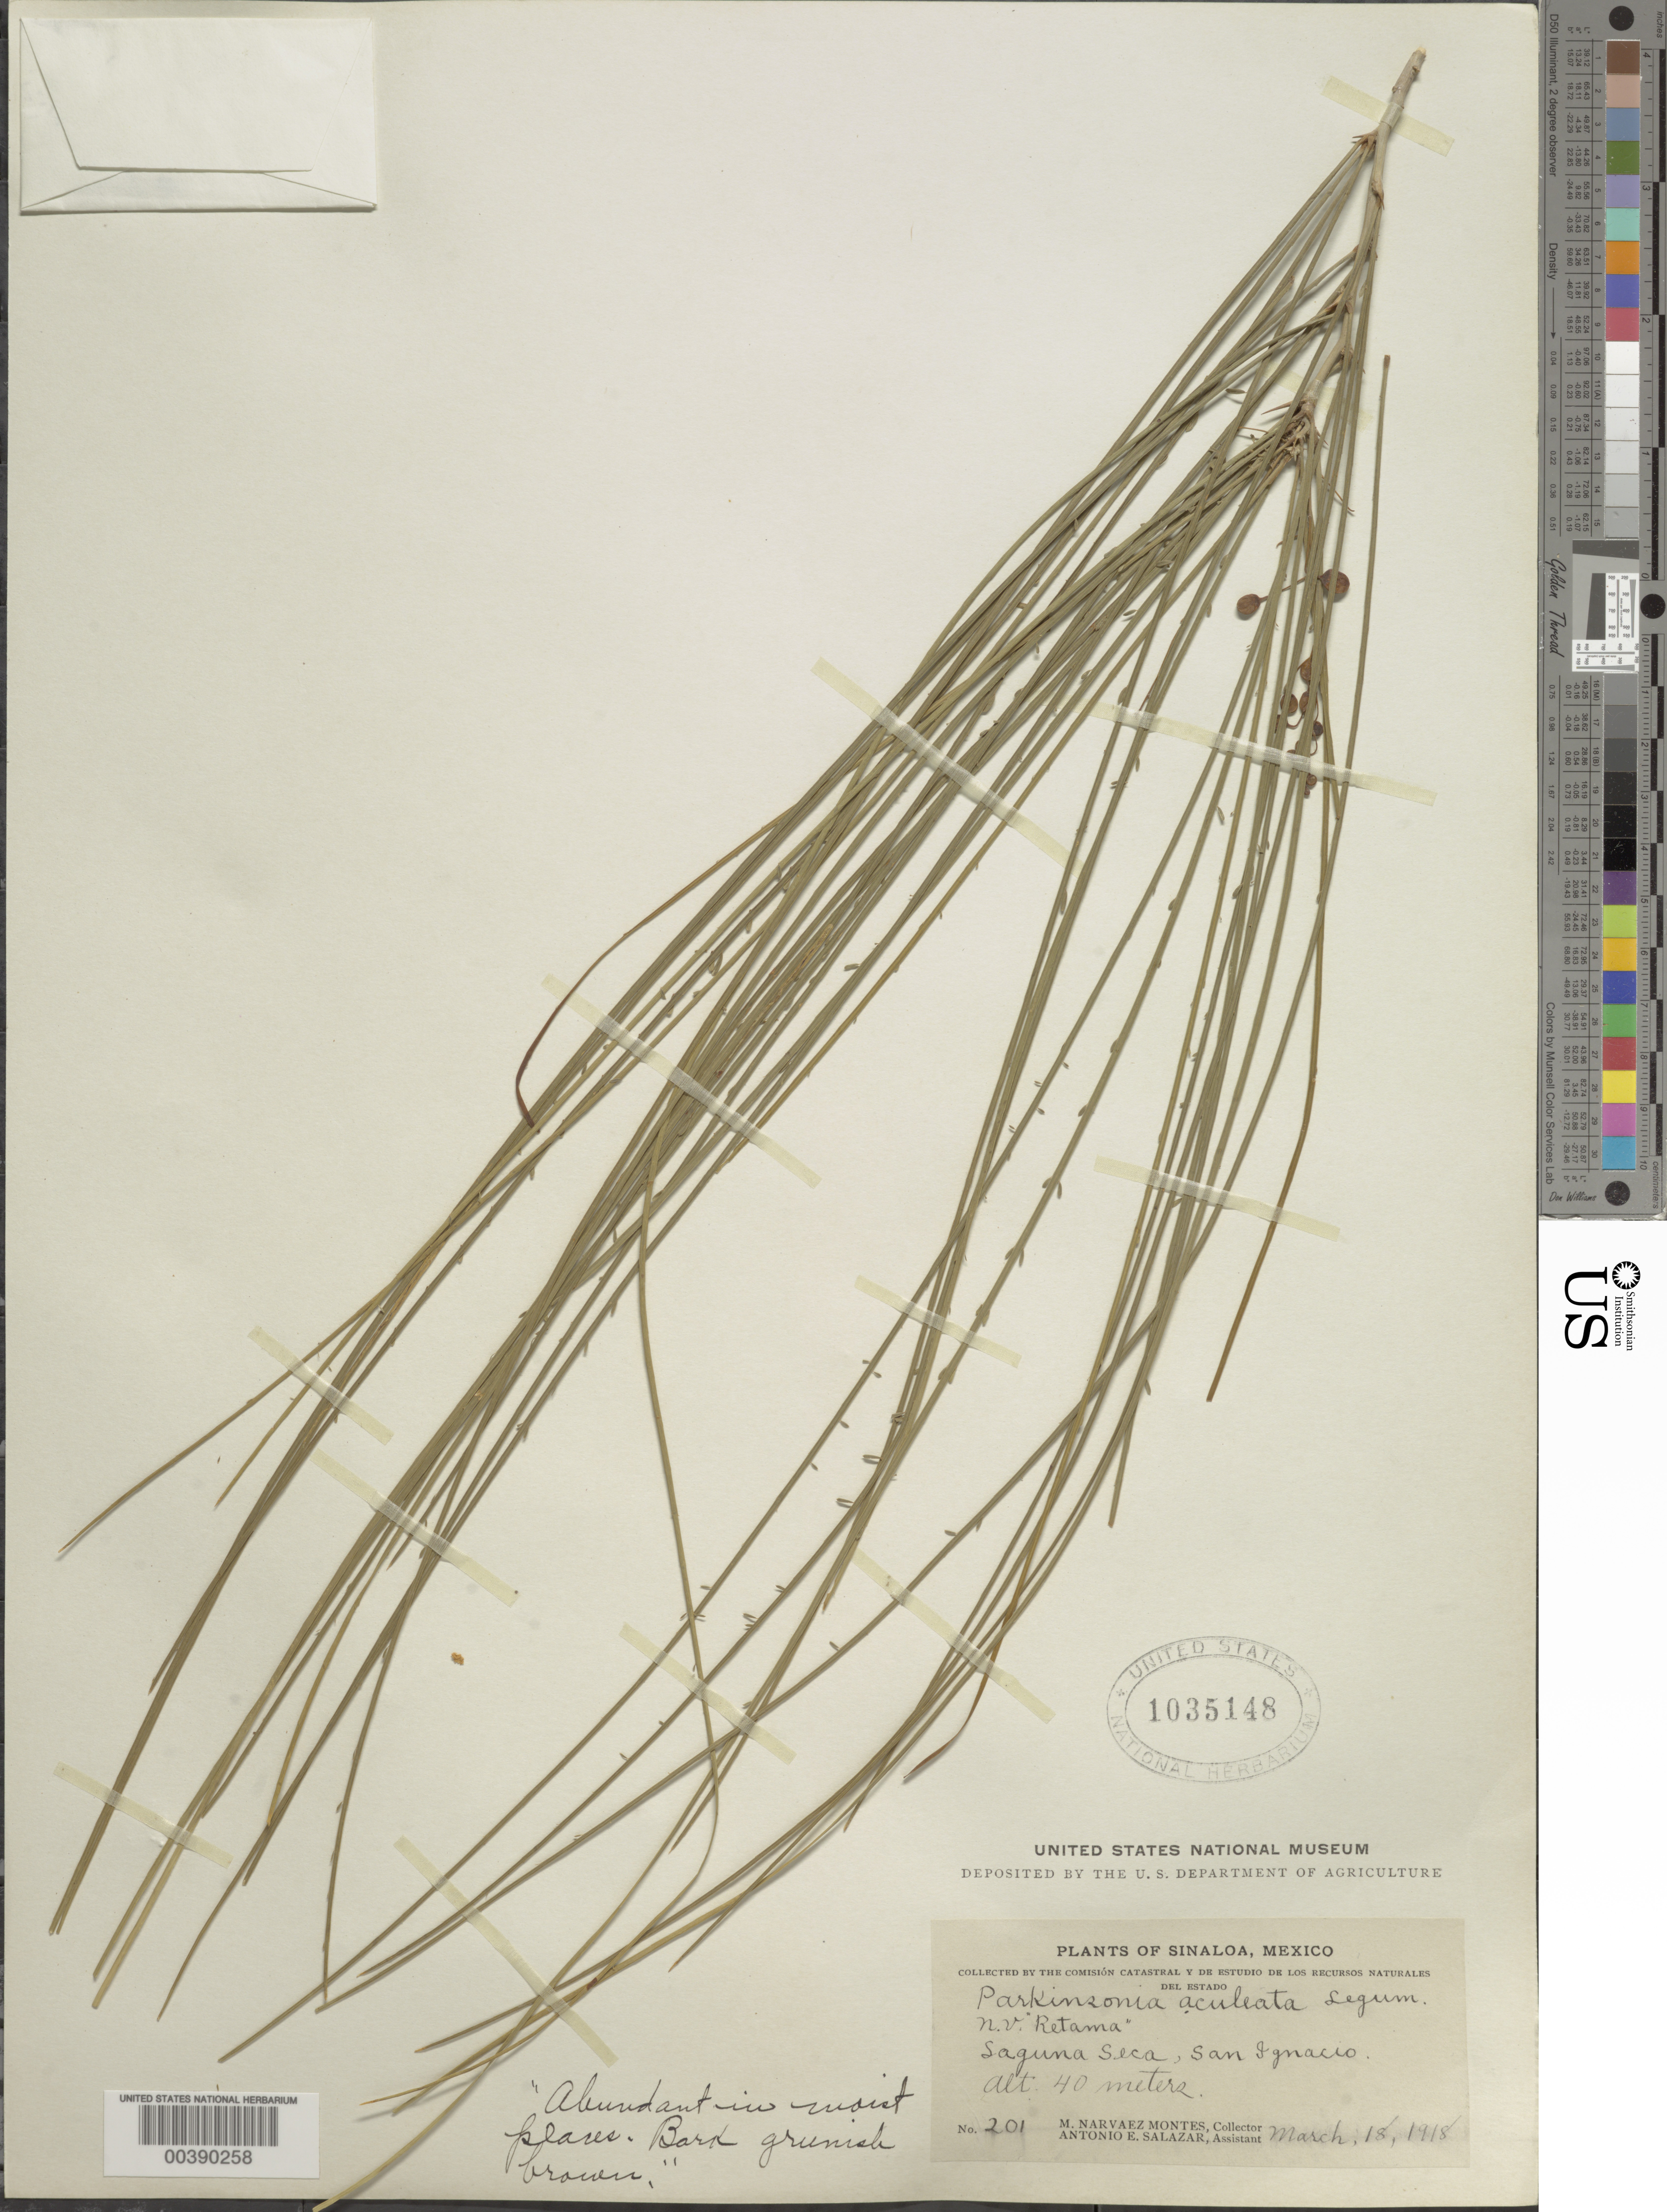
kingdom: Plantae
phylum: Tracheophyta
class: Magnoliopsida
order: Fabales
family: Fabaceae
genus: Parkinsonia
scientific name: Parkinsonia aculeata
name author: L.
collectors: M. Montes & A. E. Salazar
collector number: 201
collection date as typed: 18 Mar 1918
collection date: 1918-03-18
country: Mexico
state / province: Sinaloa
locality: Saguna seca, San Ignacio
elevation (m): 40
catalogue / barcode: US 1035148